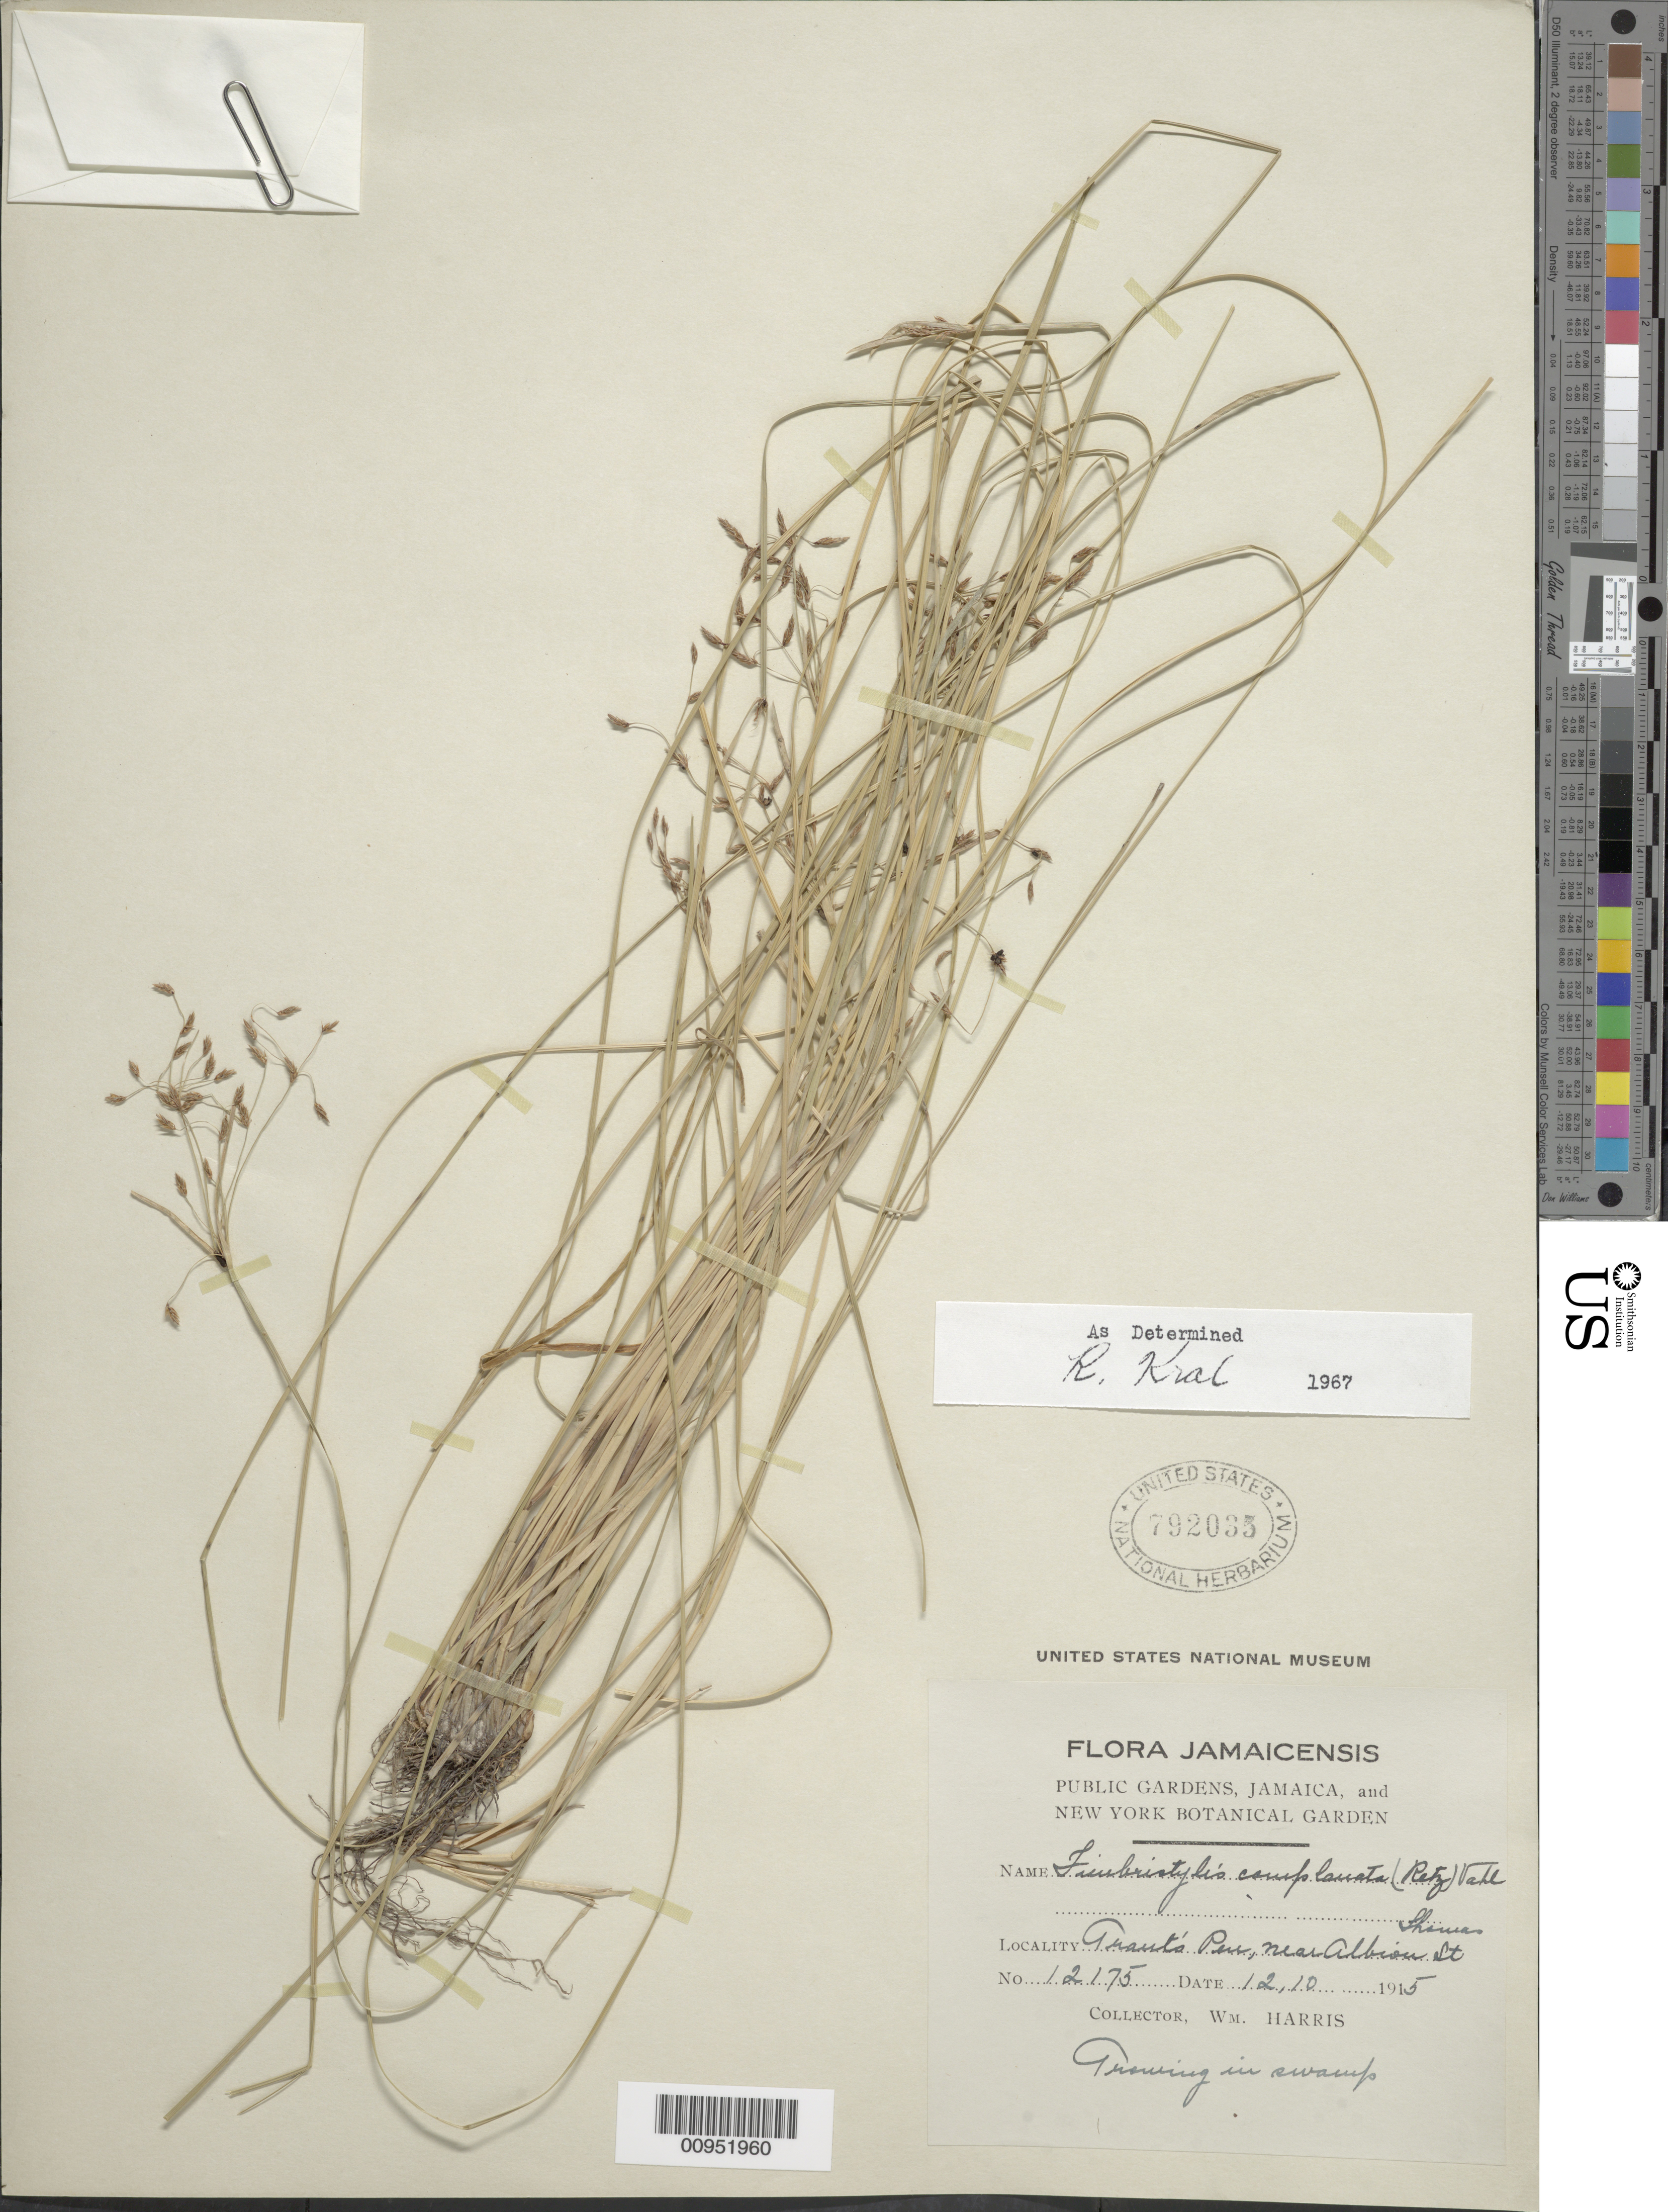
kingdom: Plantae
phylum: Tracheophyta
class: Liliopsida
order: Poales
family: Cyperaceae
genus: Fimbristylis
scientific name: Fimbristylis complanata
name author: (Retz.) Link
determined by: Kral, Robert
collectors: W. H. Harris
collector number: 12175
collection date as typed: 12 Oct 1915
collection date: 1915-10-12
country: Jamaica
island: Jamaica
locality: Grant's Pass near Albiou St.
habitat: Growing in swamps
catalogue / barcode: US 792035